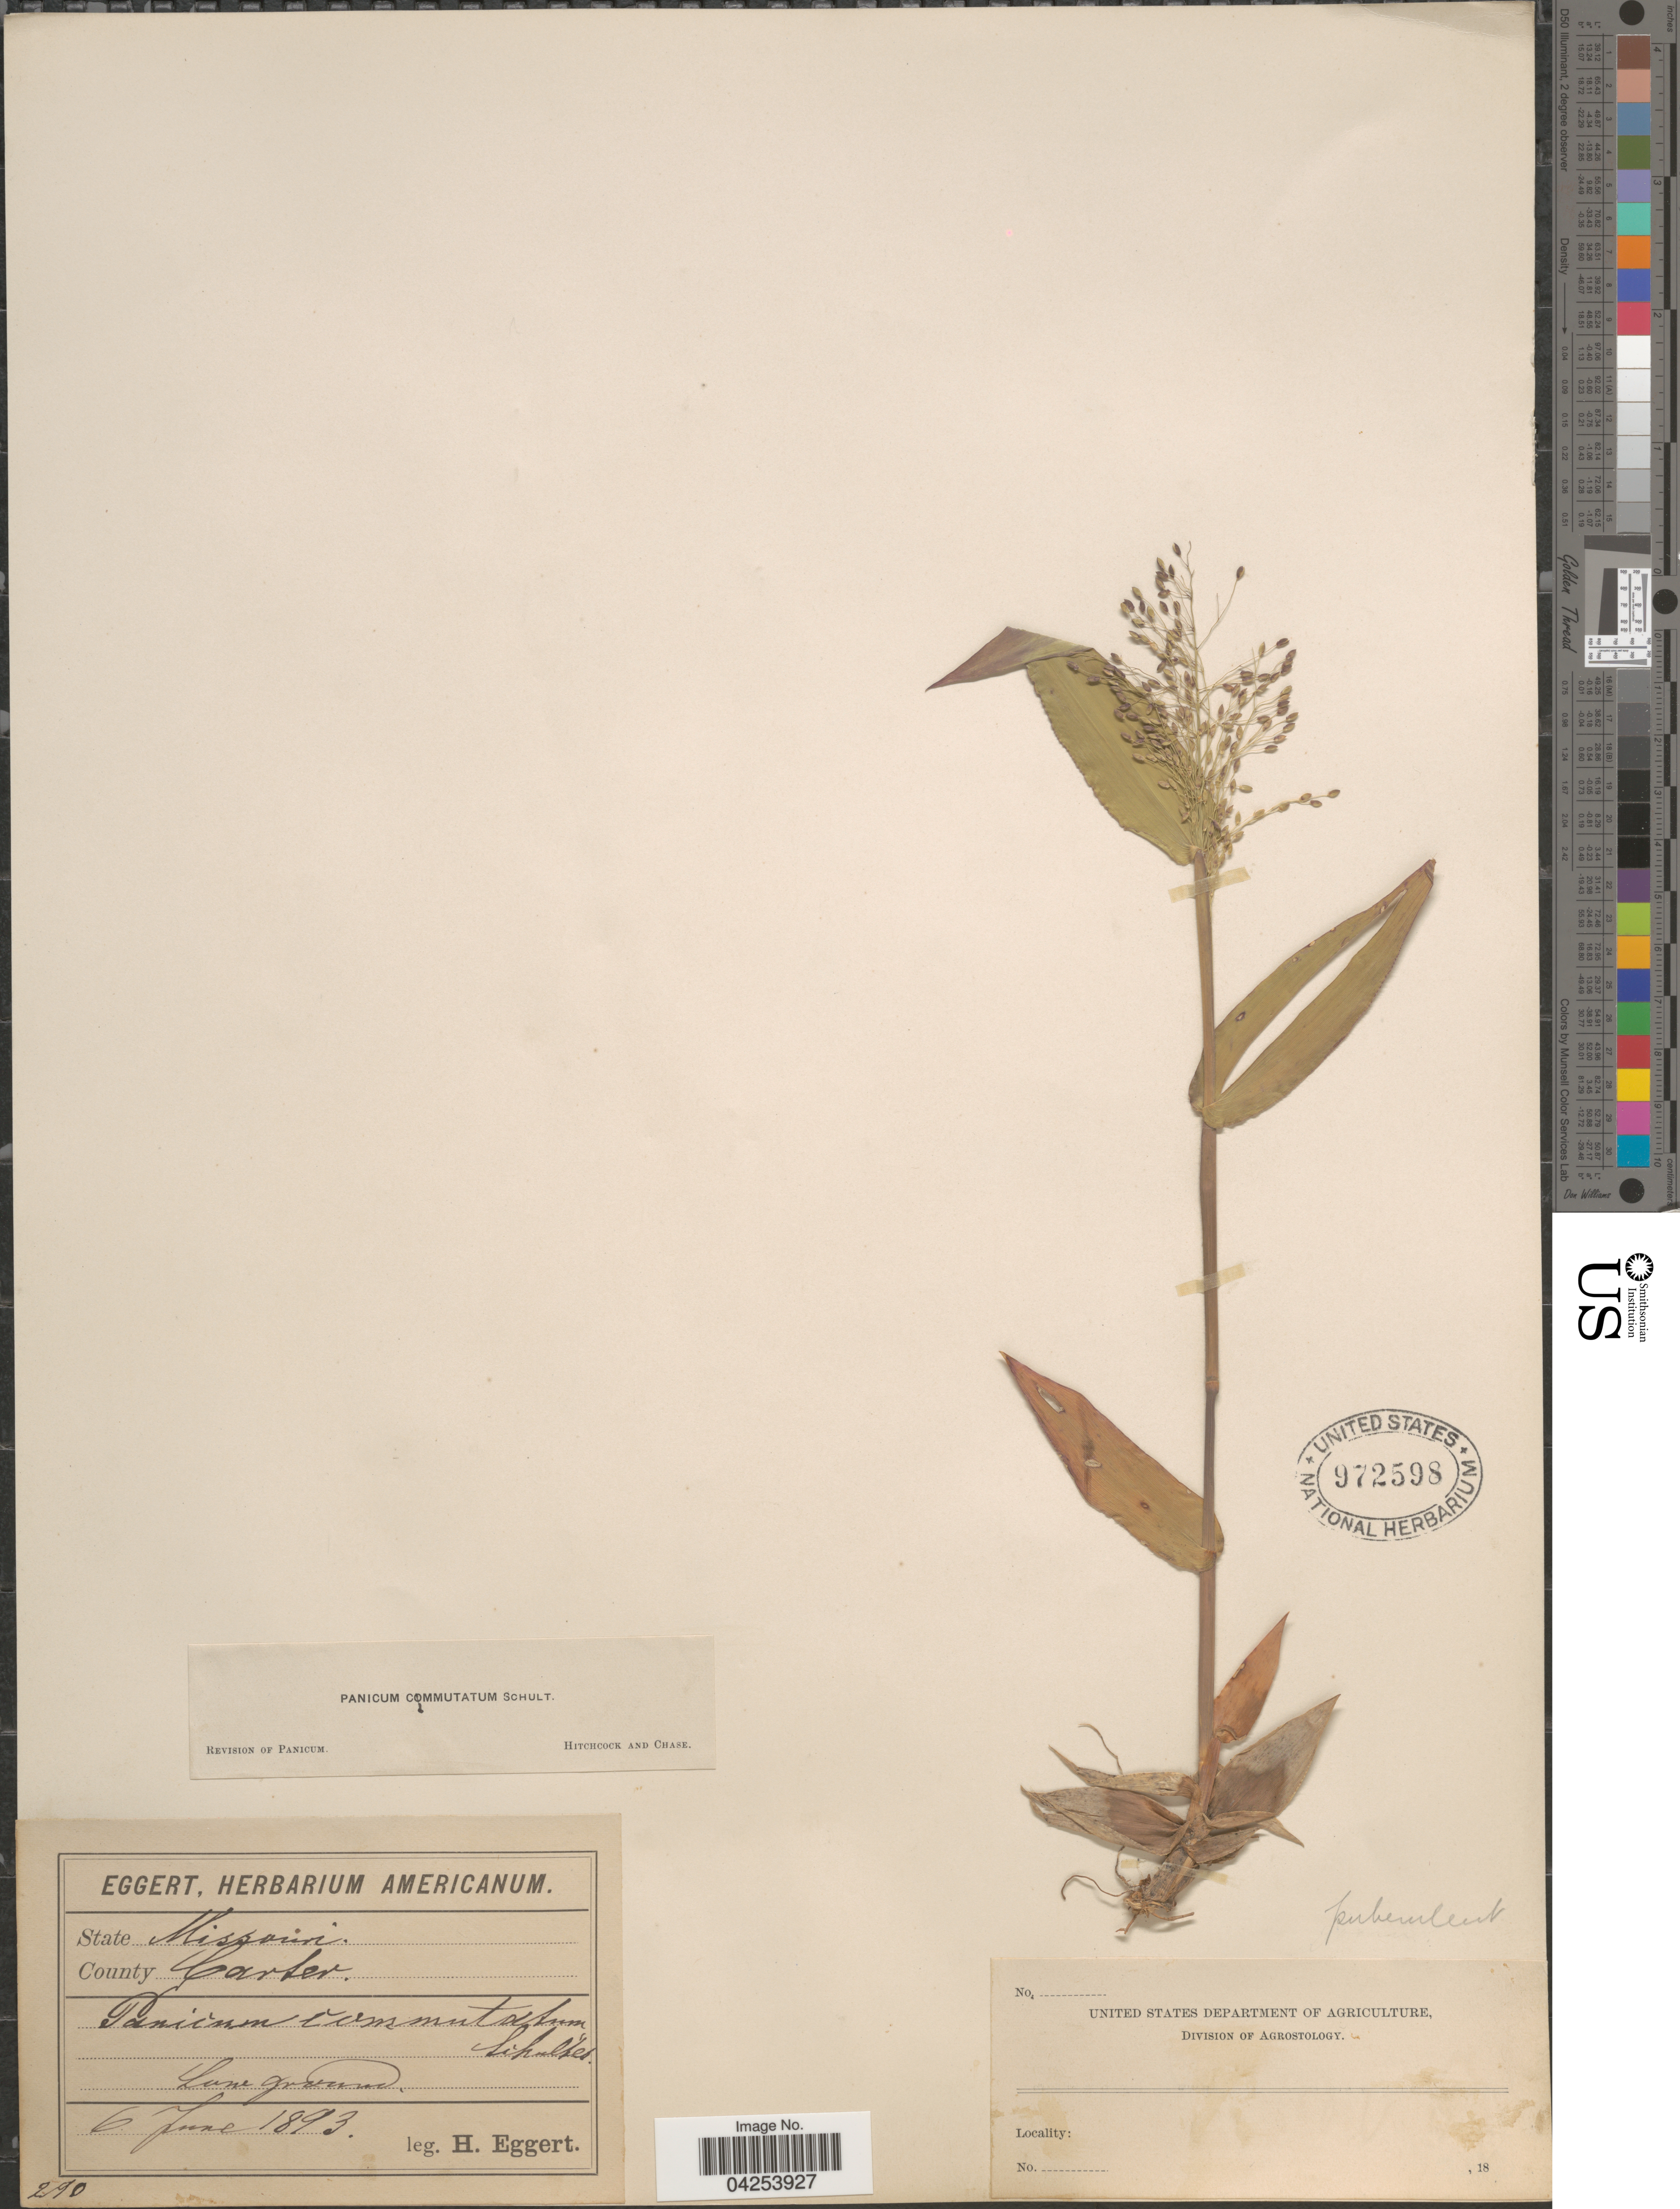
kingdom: Plantae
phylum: Tracheophyta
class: Liliopsida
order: Poales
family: Poaceae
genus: Dichanthelium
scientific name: Dichanthelium commutatum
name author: (Schult.) Gould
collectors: H. Eggert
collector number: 290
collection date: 1893-06-06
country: United States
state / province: Missouri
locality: County Carter.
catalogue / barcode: US 972598